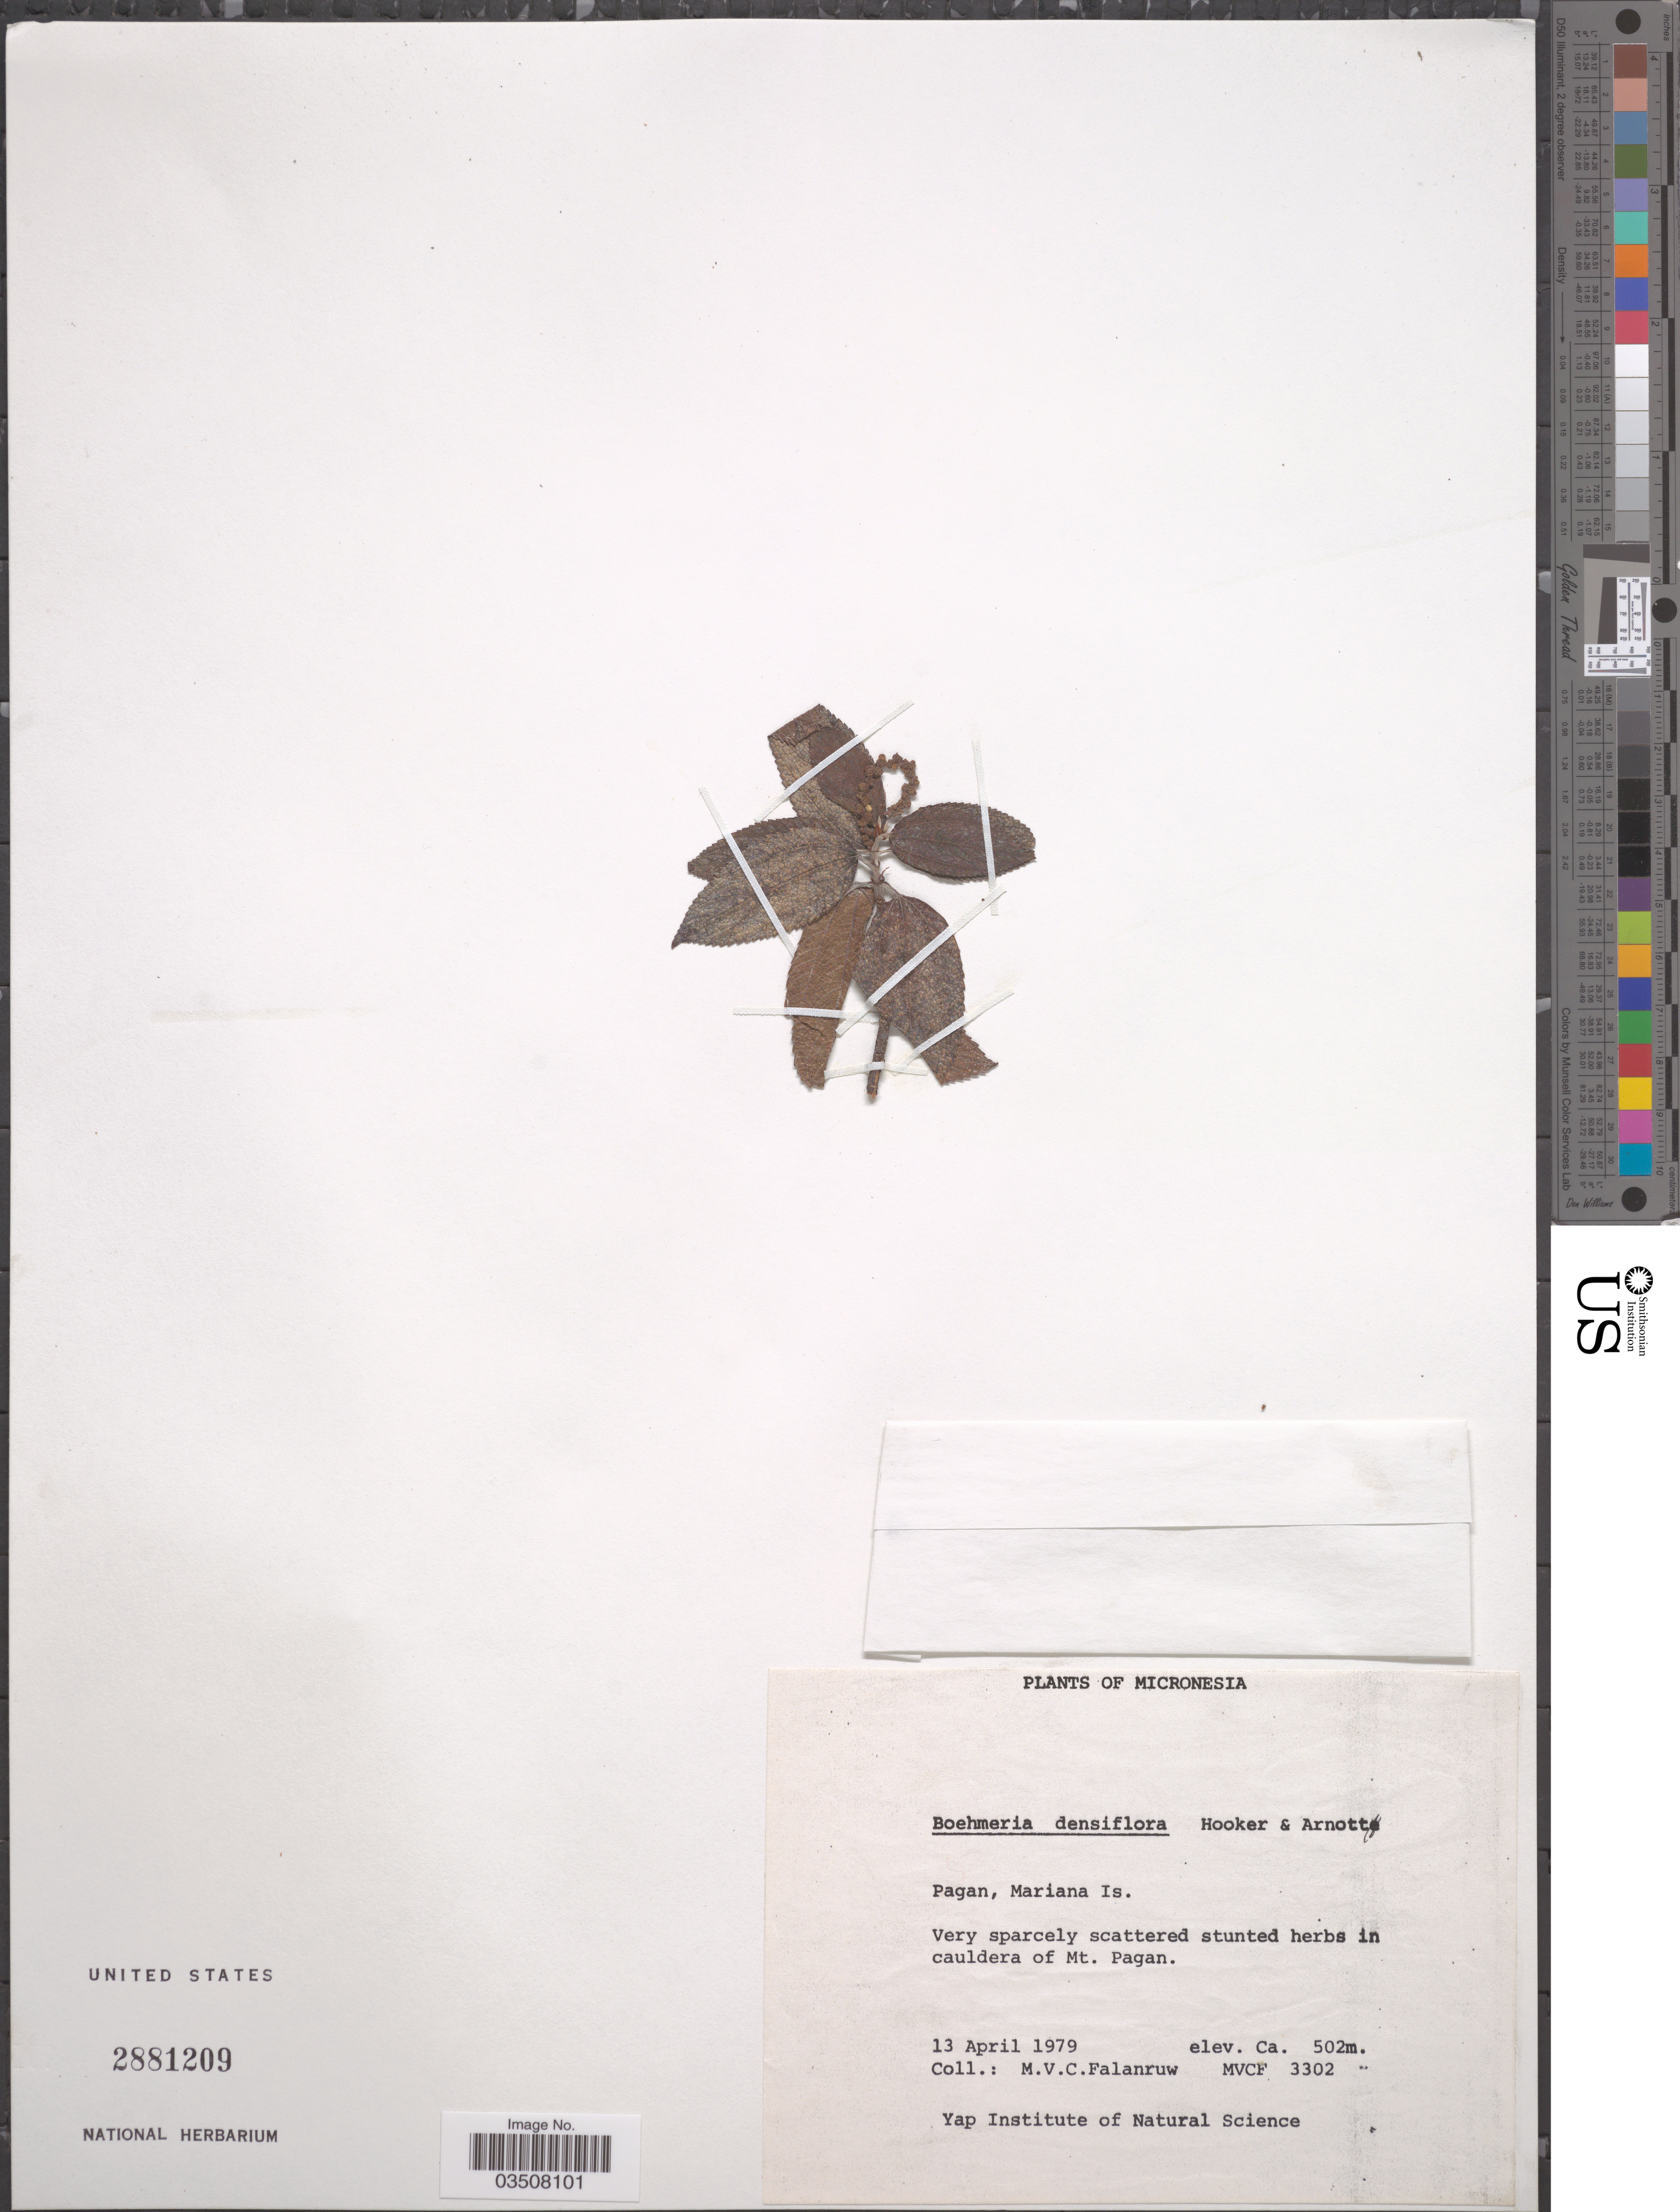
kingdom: Plantae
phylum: Tracheophyta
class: Magnoliopsida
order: Rosales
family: Urticaceae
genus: Boehmeria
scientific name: Boehmeria densiflora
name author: Hook. & Arn.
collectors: M. V. Falanruw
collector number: MVCF 3302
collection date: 1979-04-13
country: Northern Mariana Islands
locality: Micronesia. Pagan, Mariana Is. Mt. Pagan.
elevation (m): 502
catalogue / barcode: US 2881209